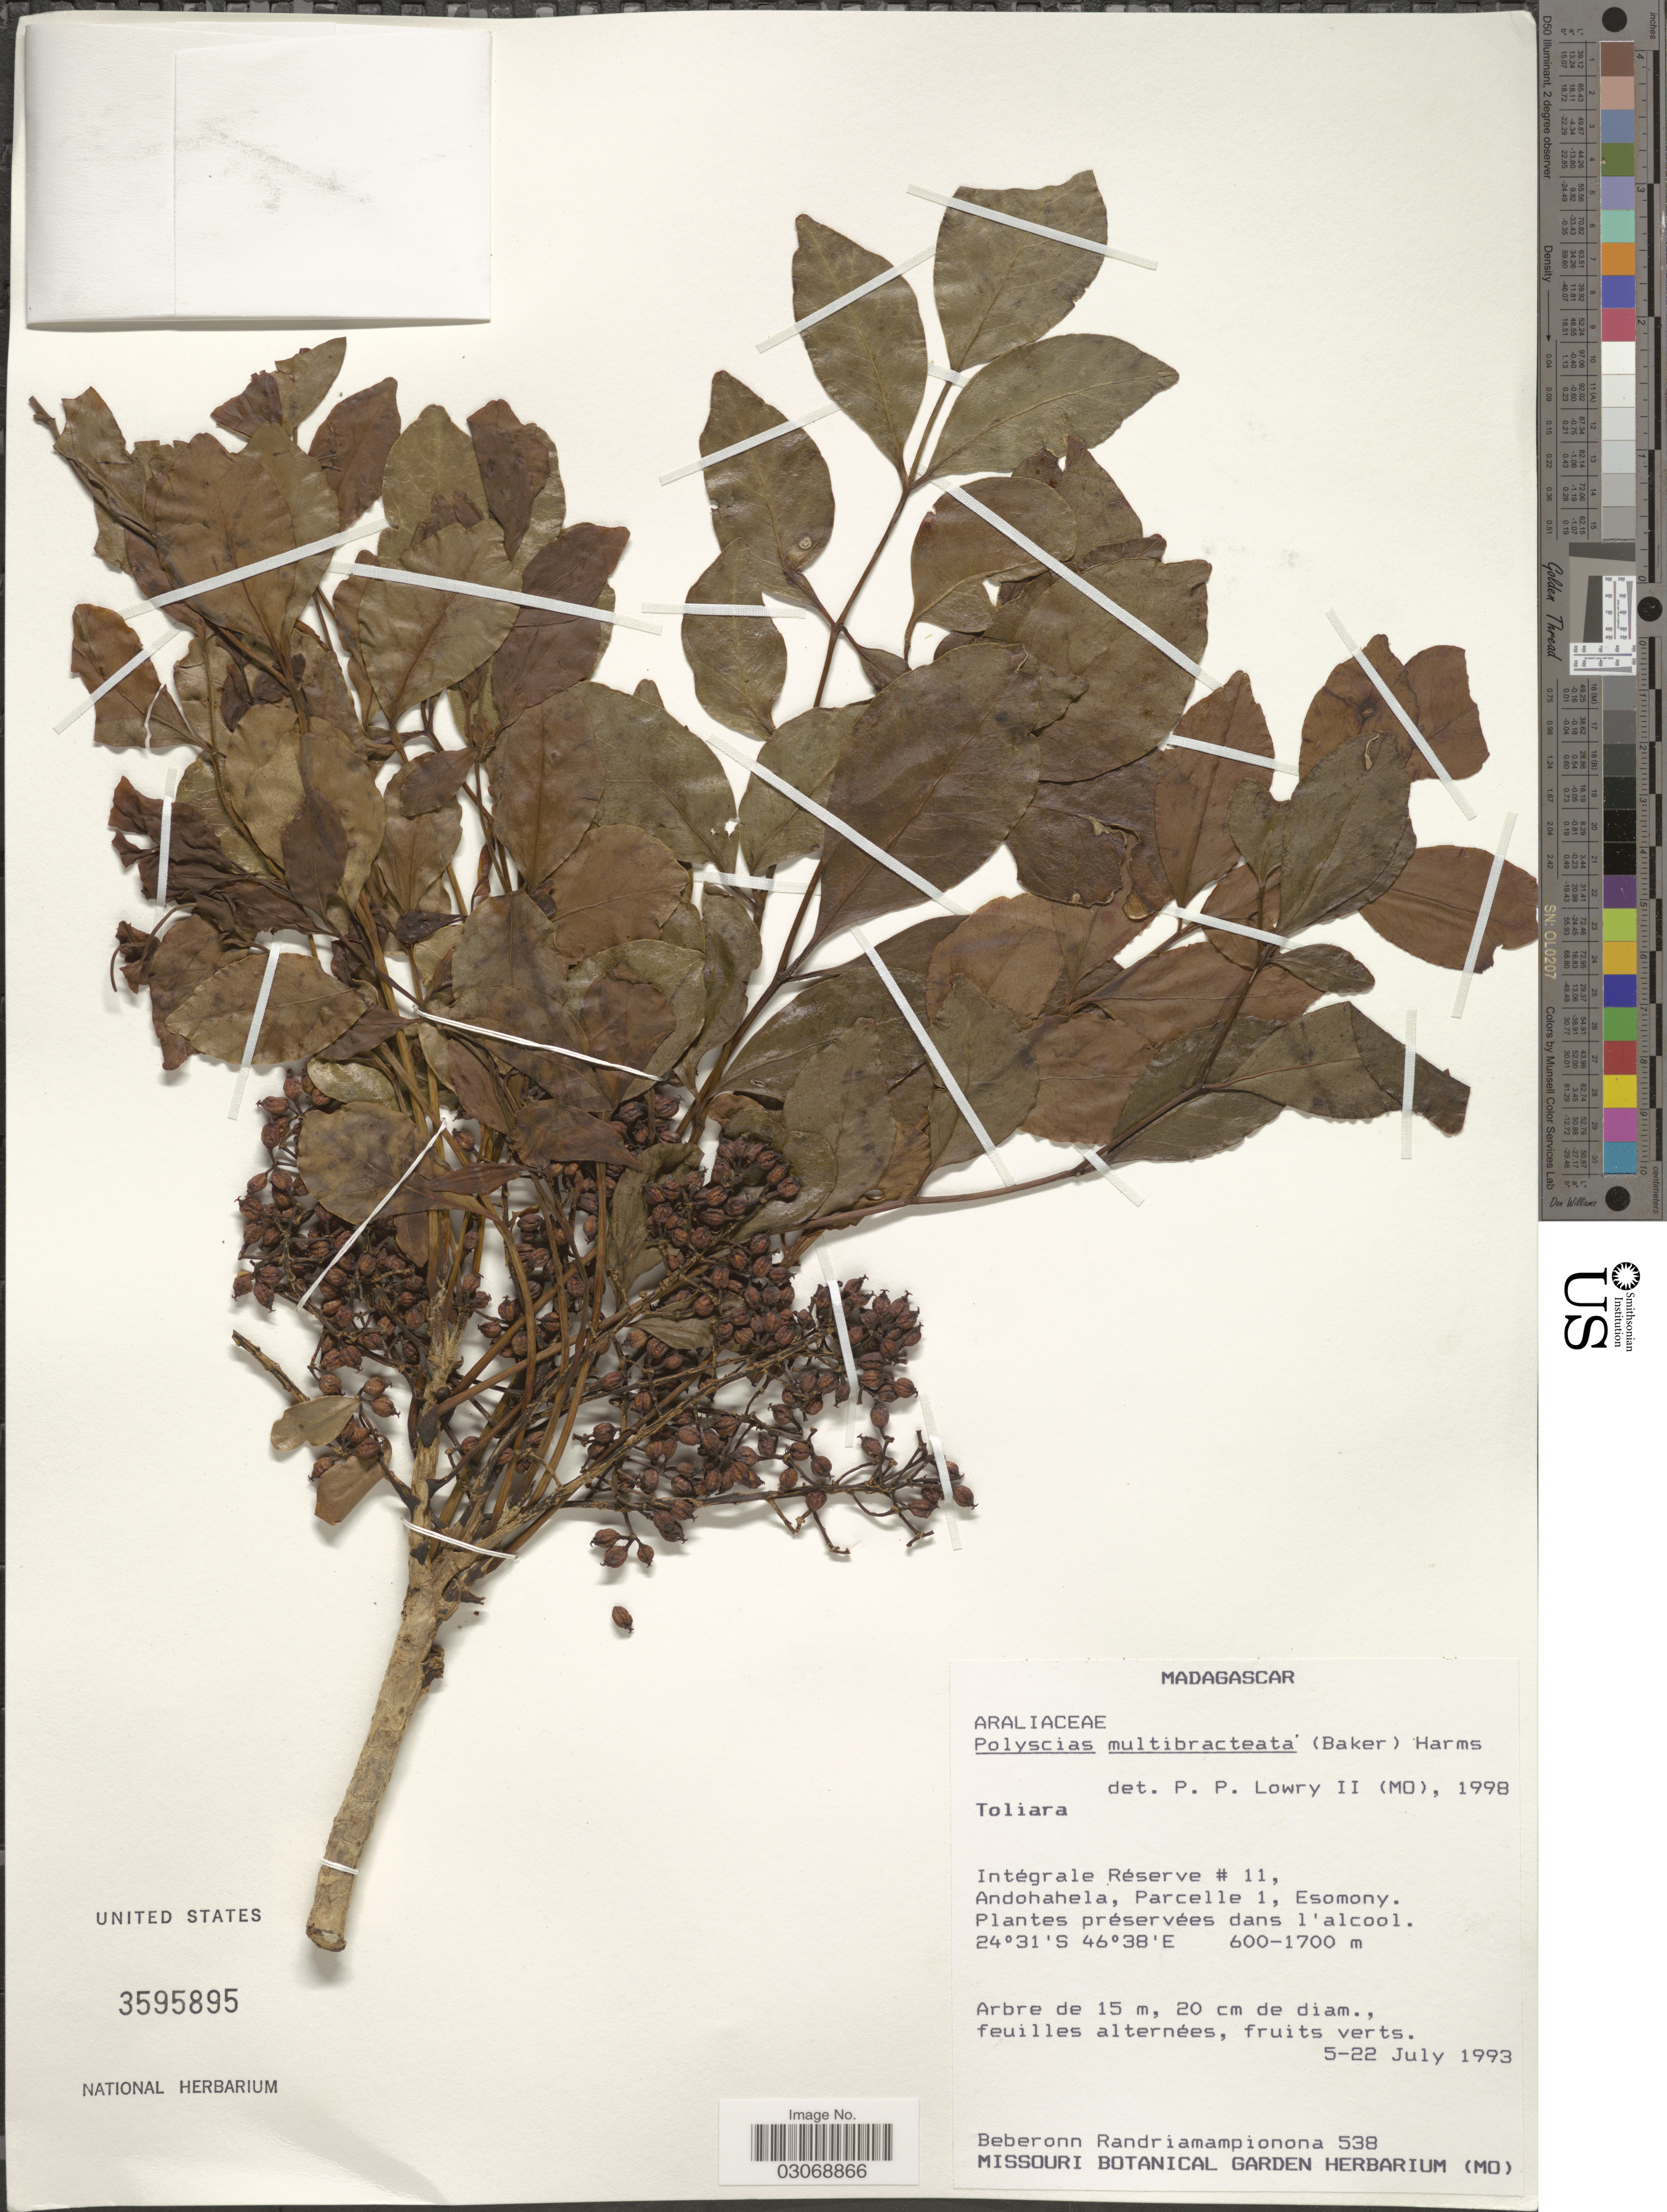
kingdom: Plantae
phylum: Tracheophyta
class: Magnoliopsida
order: Apiales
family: Araliaceae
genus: Polyscias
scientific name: Polyscias multibracteata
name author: (Baker) Harms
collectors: B. Randriamampionona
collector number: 538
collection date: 1993-07-05/1993-07-22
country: Madagascar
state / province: Anosy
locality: Intégrale Réserve # 11, Andohahela, Parcelle 1, Esomony.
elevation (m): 600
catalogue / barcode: US 3595895